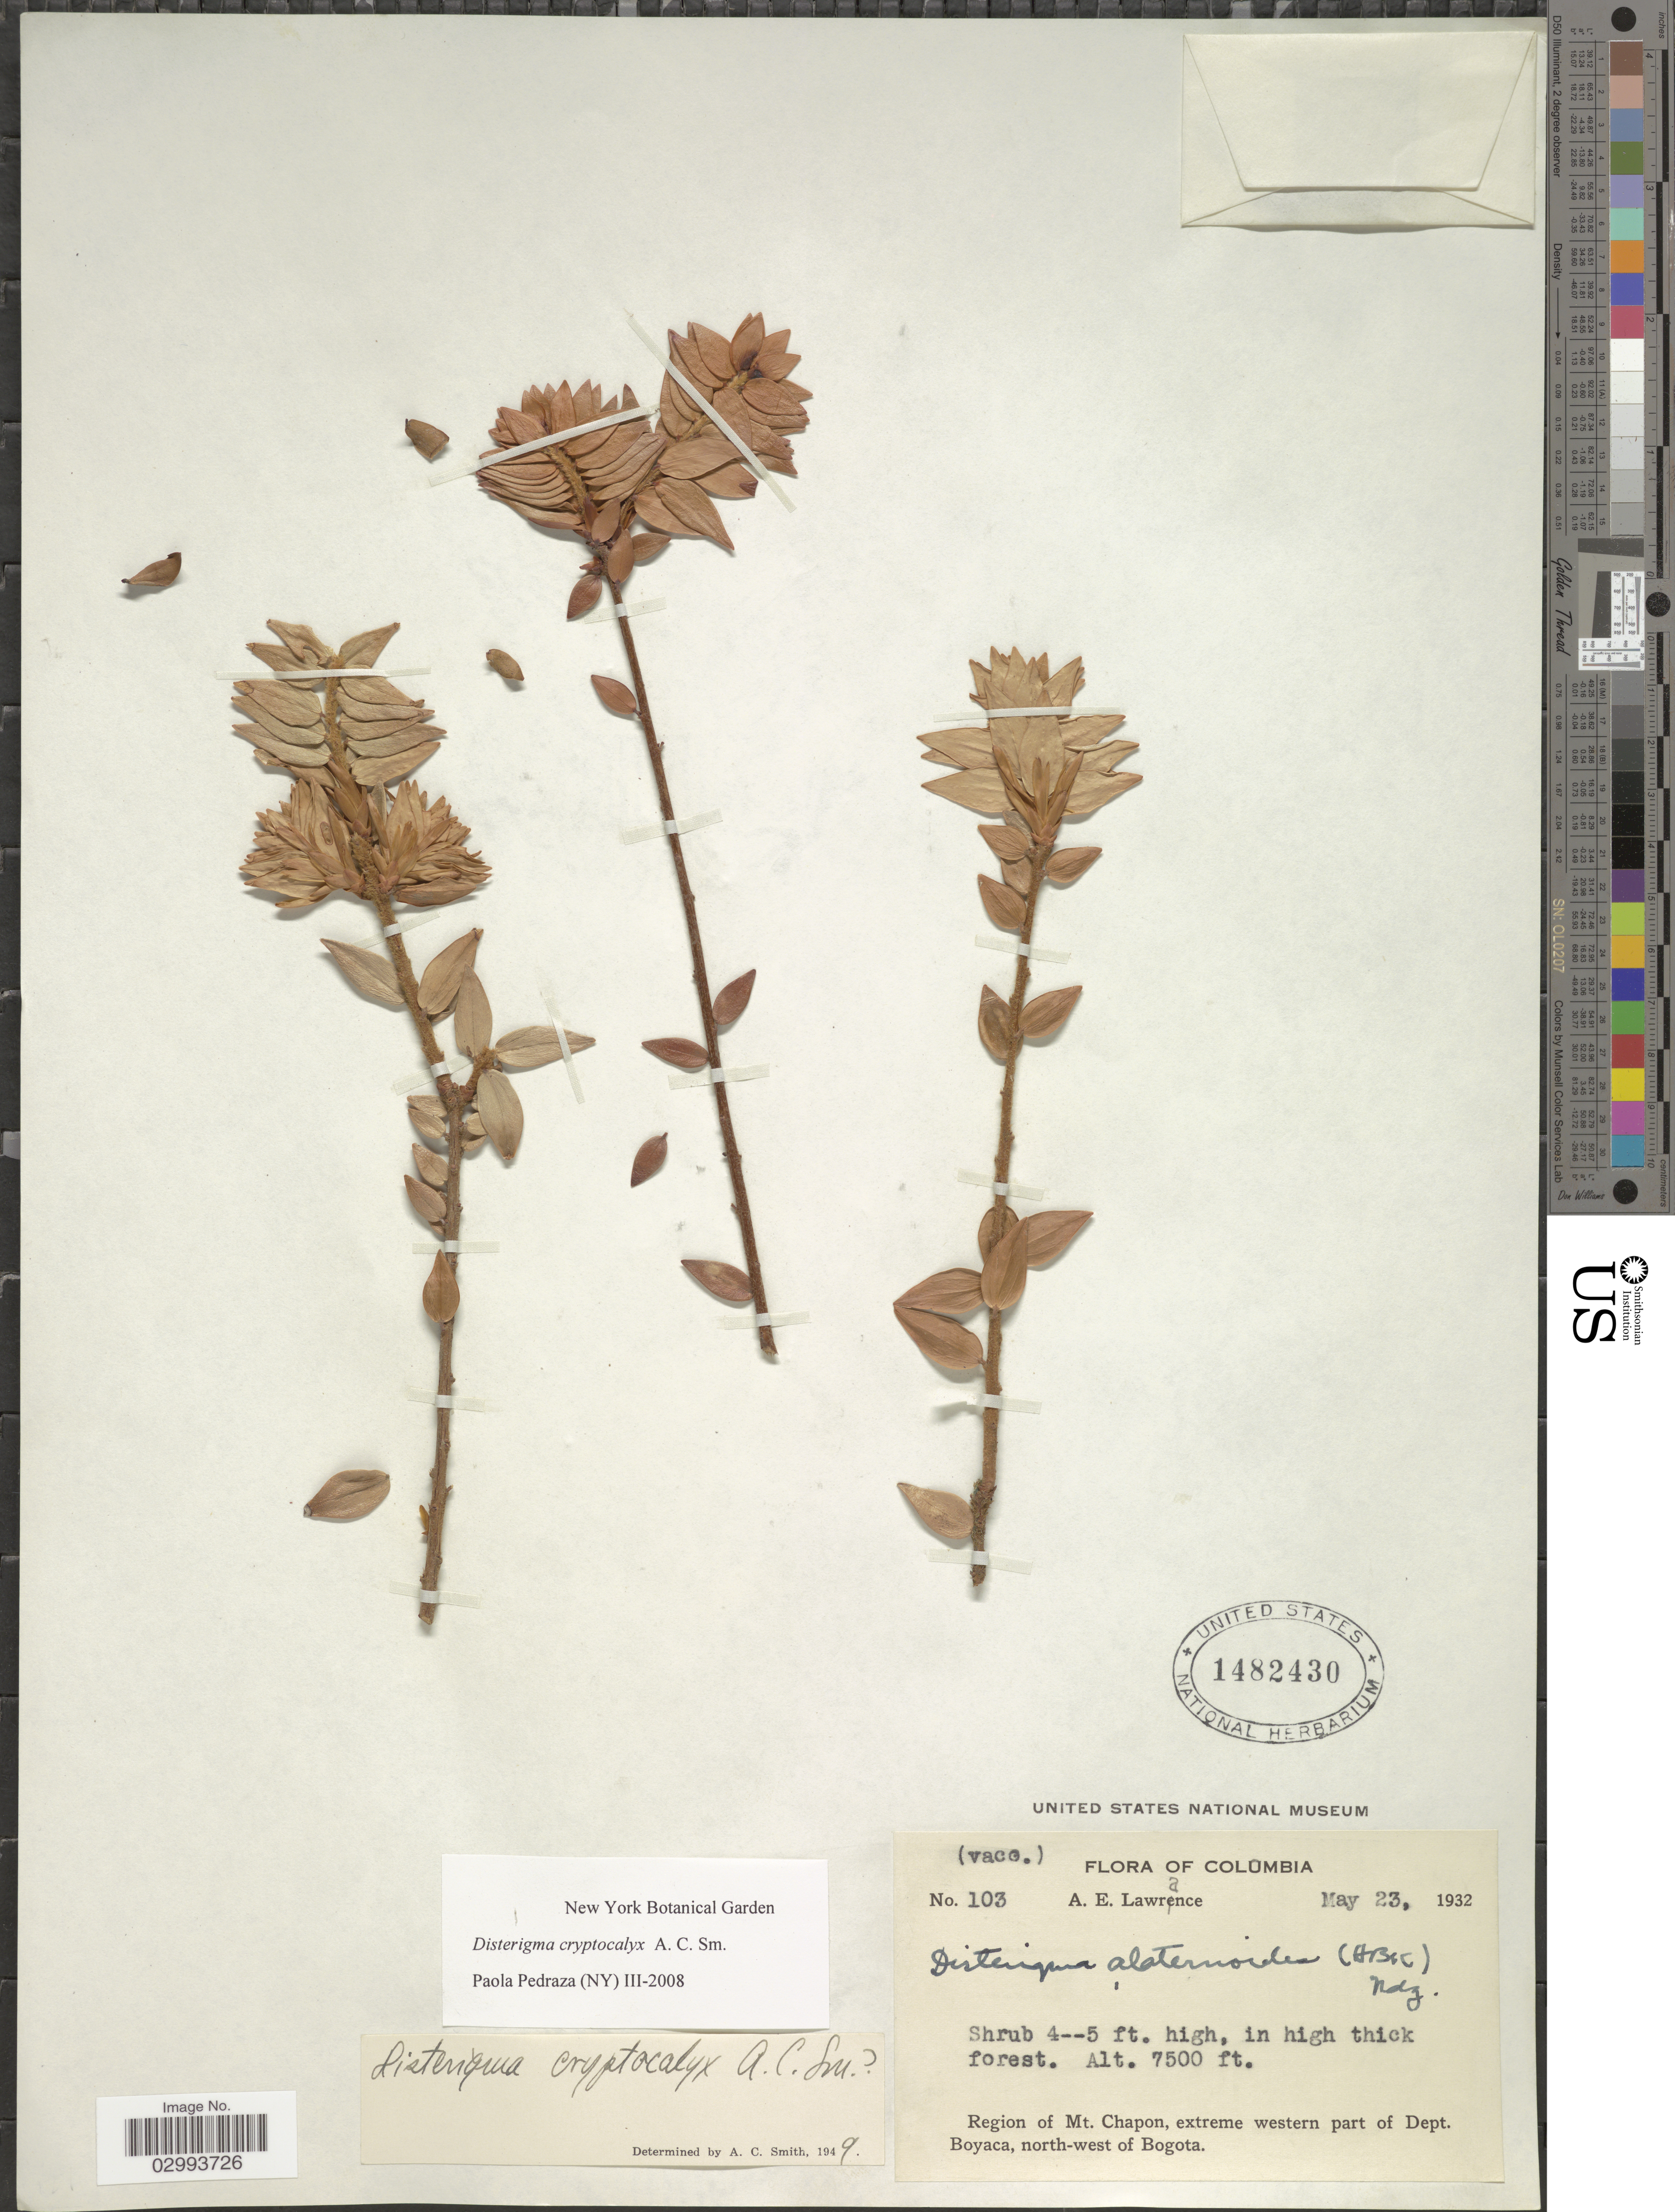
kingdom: Plantae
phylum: Tracheophyta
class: Magnoliopsida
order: Ericales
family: Ericaceae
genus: Disterigma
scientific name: Disterigma cryptocalyx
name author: A.C. Sm.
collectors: A. Lawrance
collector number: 103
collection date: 1932-05-23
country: Colombia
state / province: Boyacá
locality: Region of Mt. Chapon, extreme western part of Dept. Boyaca, north-west of Bogota.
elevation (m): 2286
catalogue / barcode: US 1482430